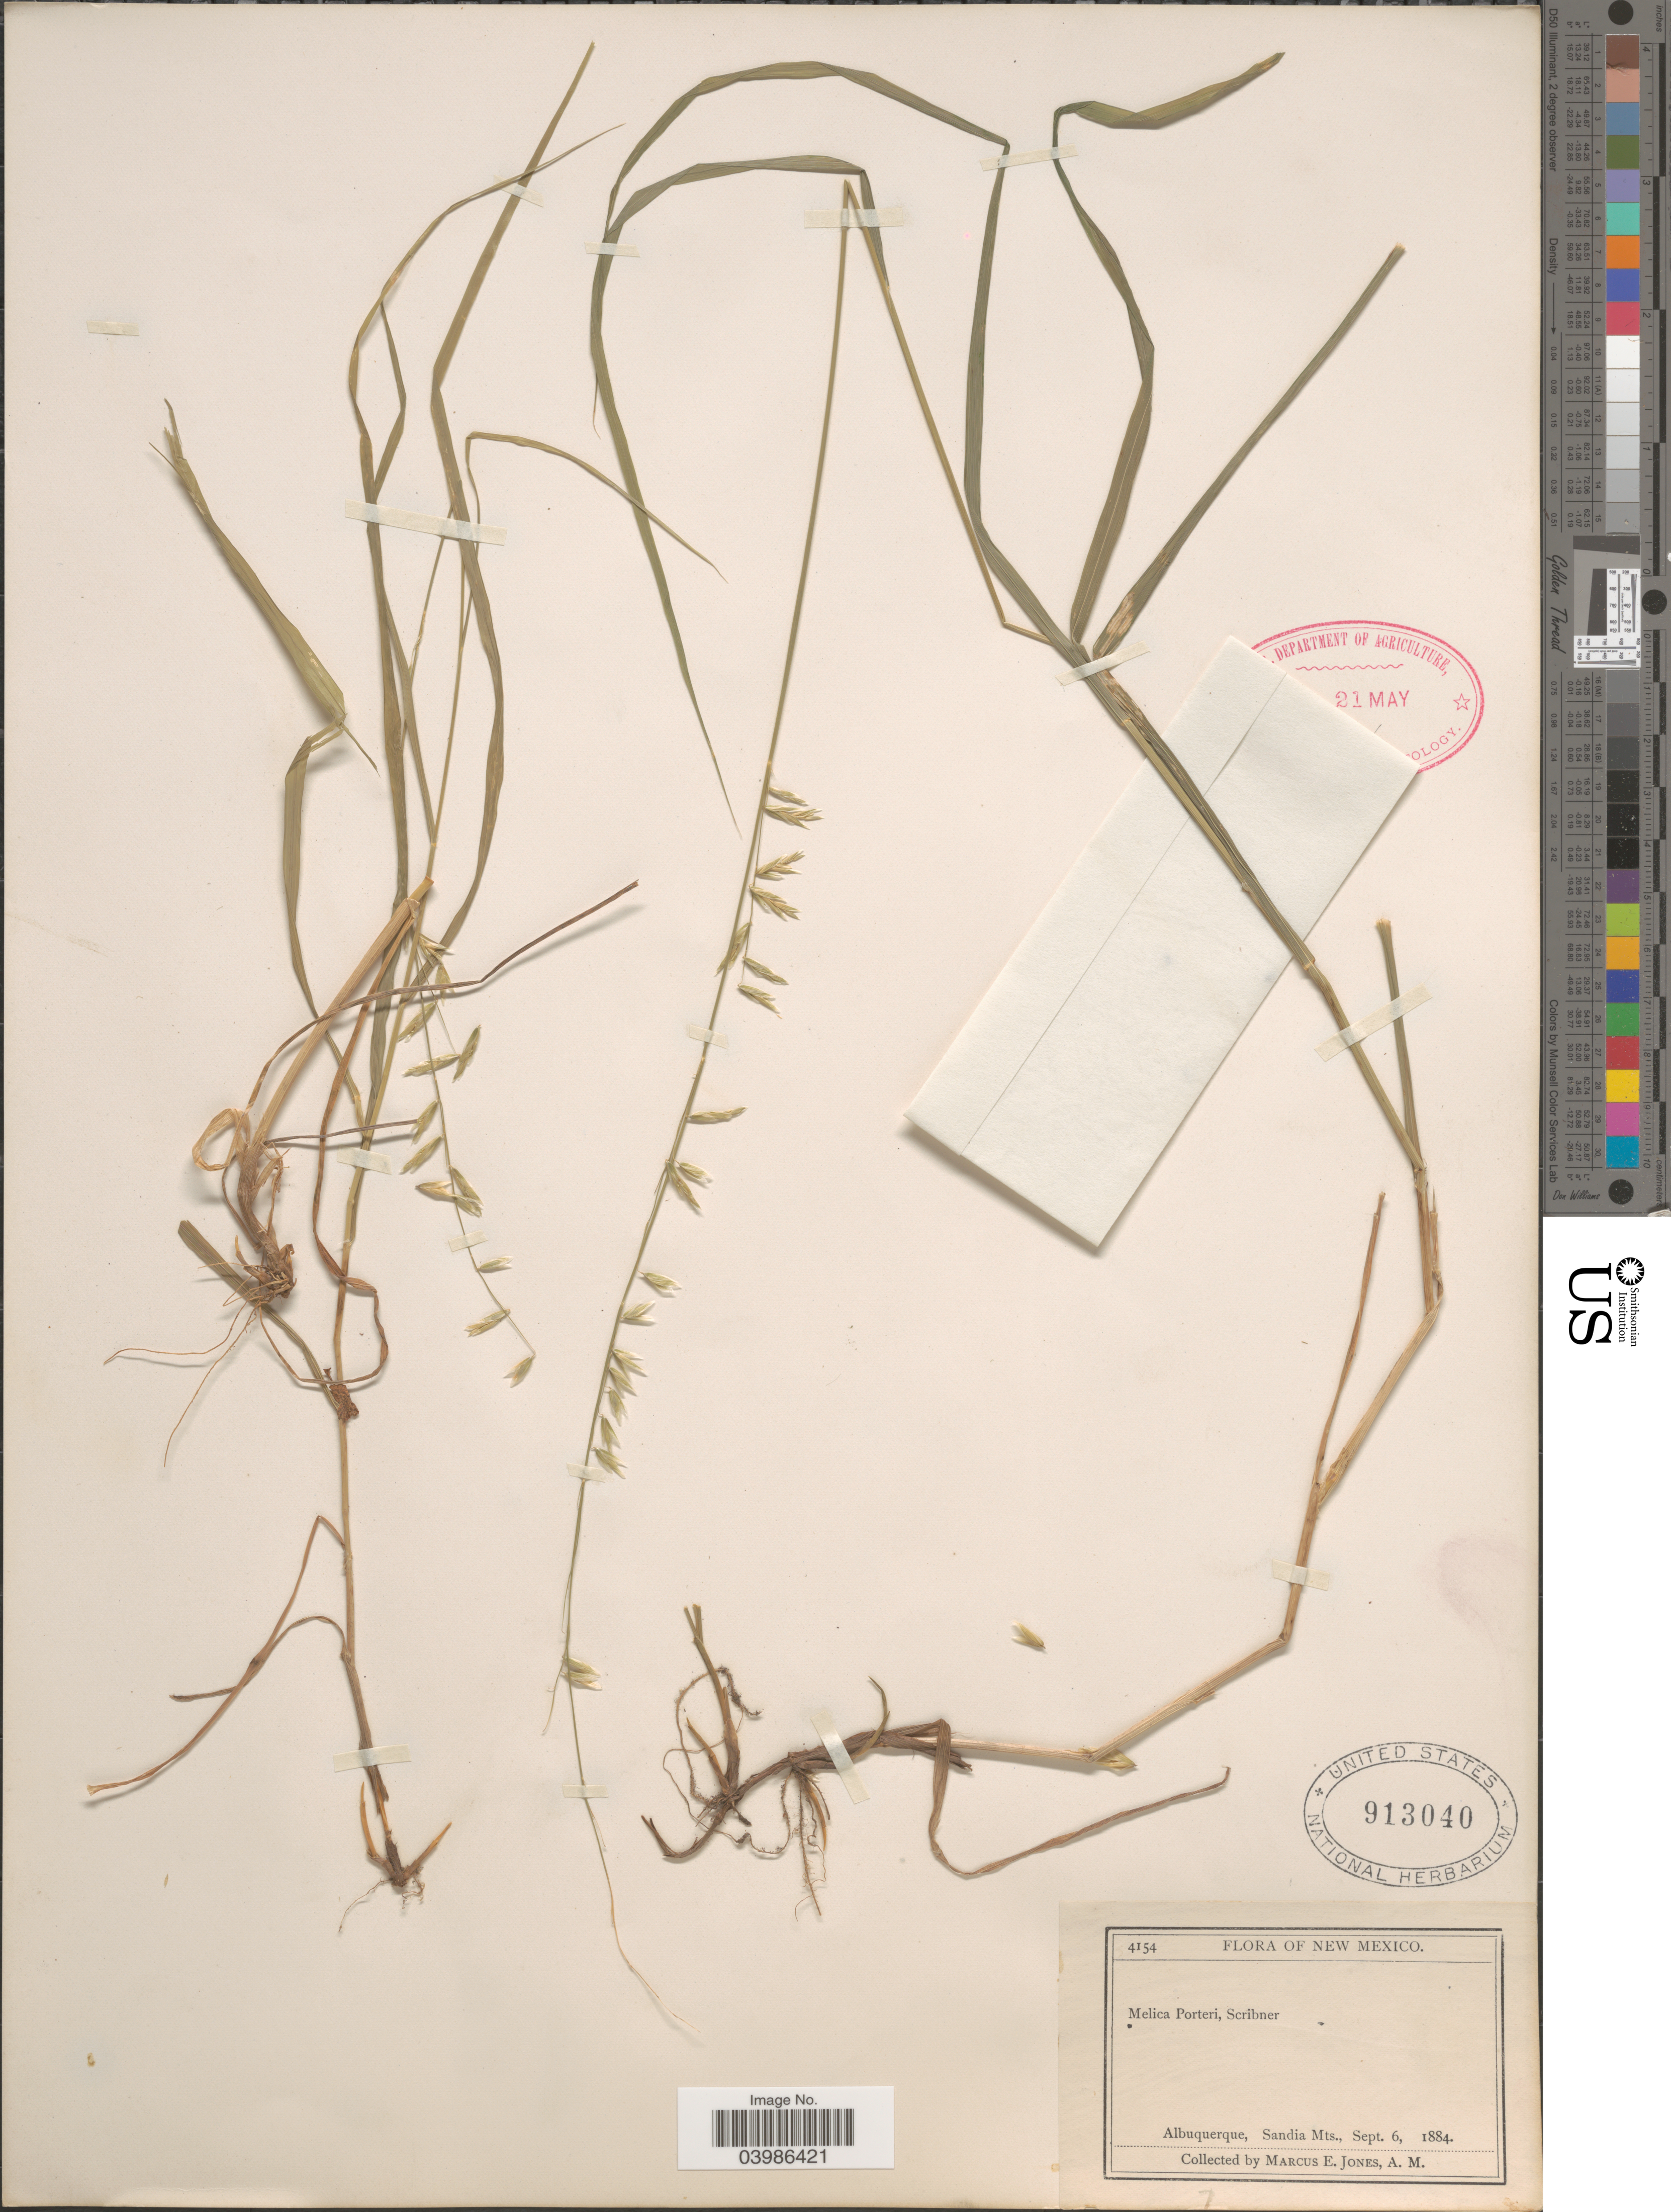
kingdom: Plantae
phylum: Tracheophyta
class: Liliopsida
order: Poales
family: Poaceae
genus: Melica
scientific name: Melica porteri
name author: Scribn.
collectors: M. E. Jones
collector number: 4154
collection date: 1884-09-06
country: United States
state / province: New Mexico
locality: Albuquerque, Sandia Mts.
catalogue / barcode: US 913040